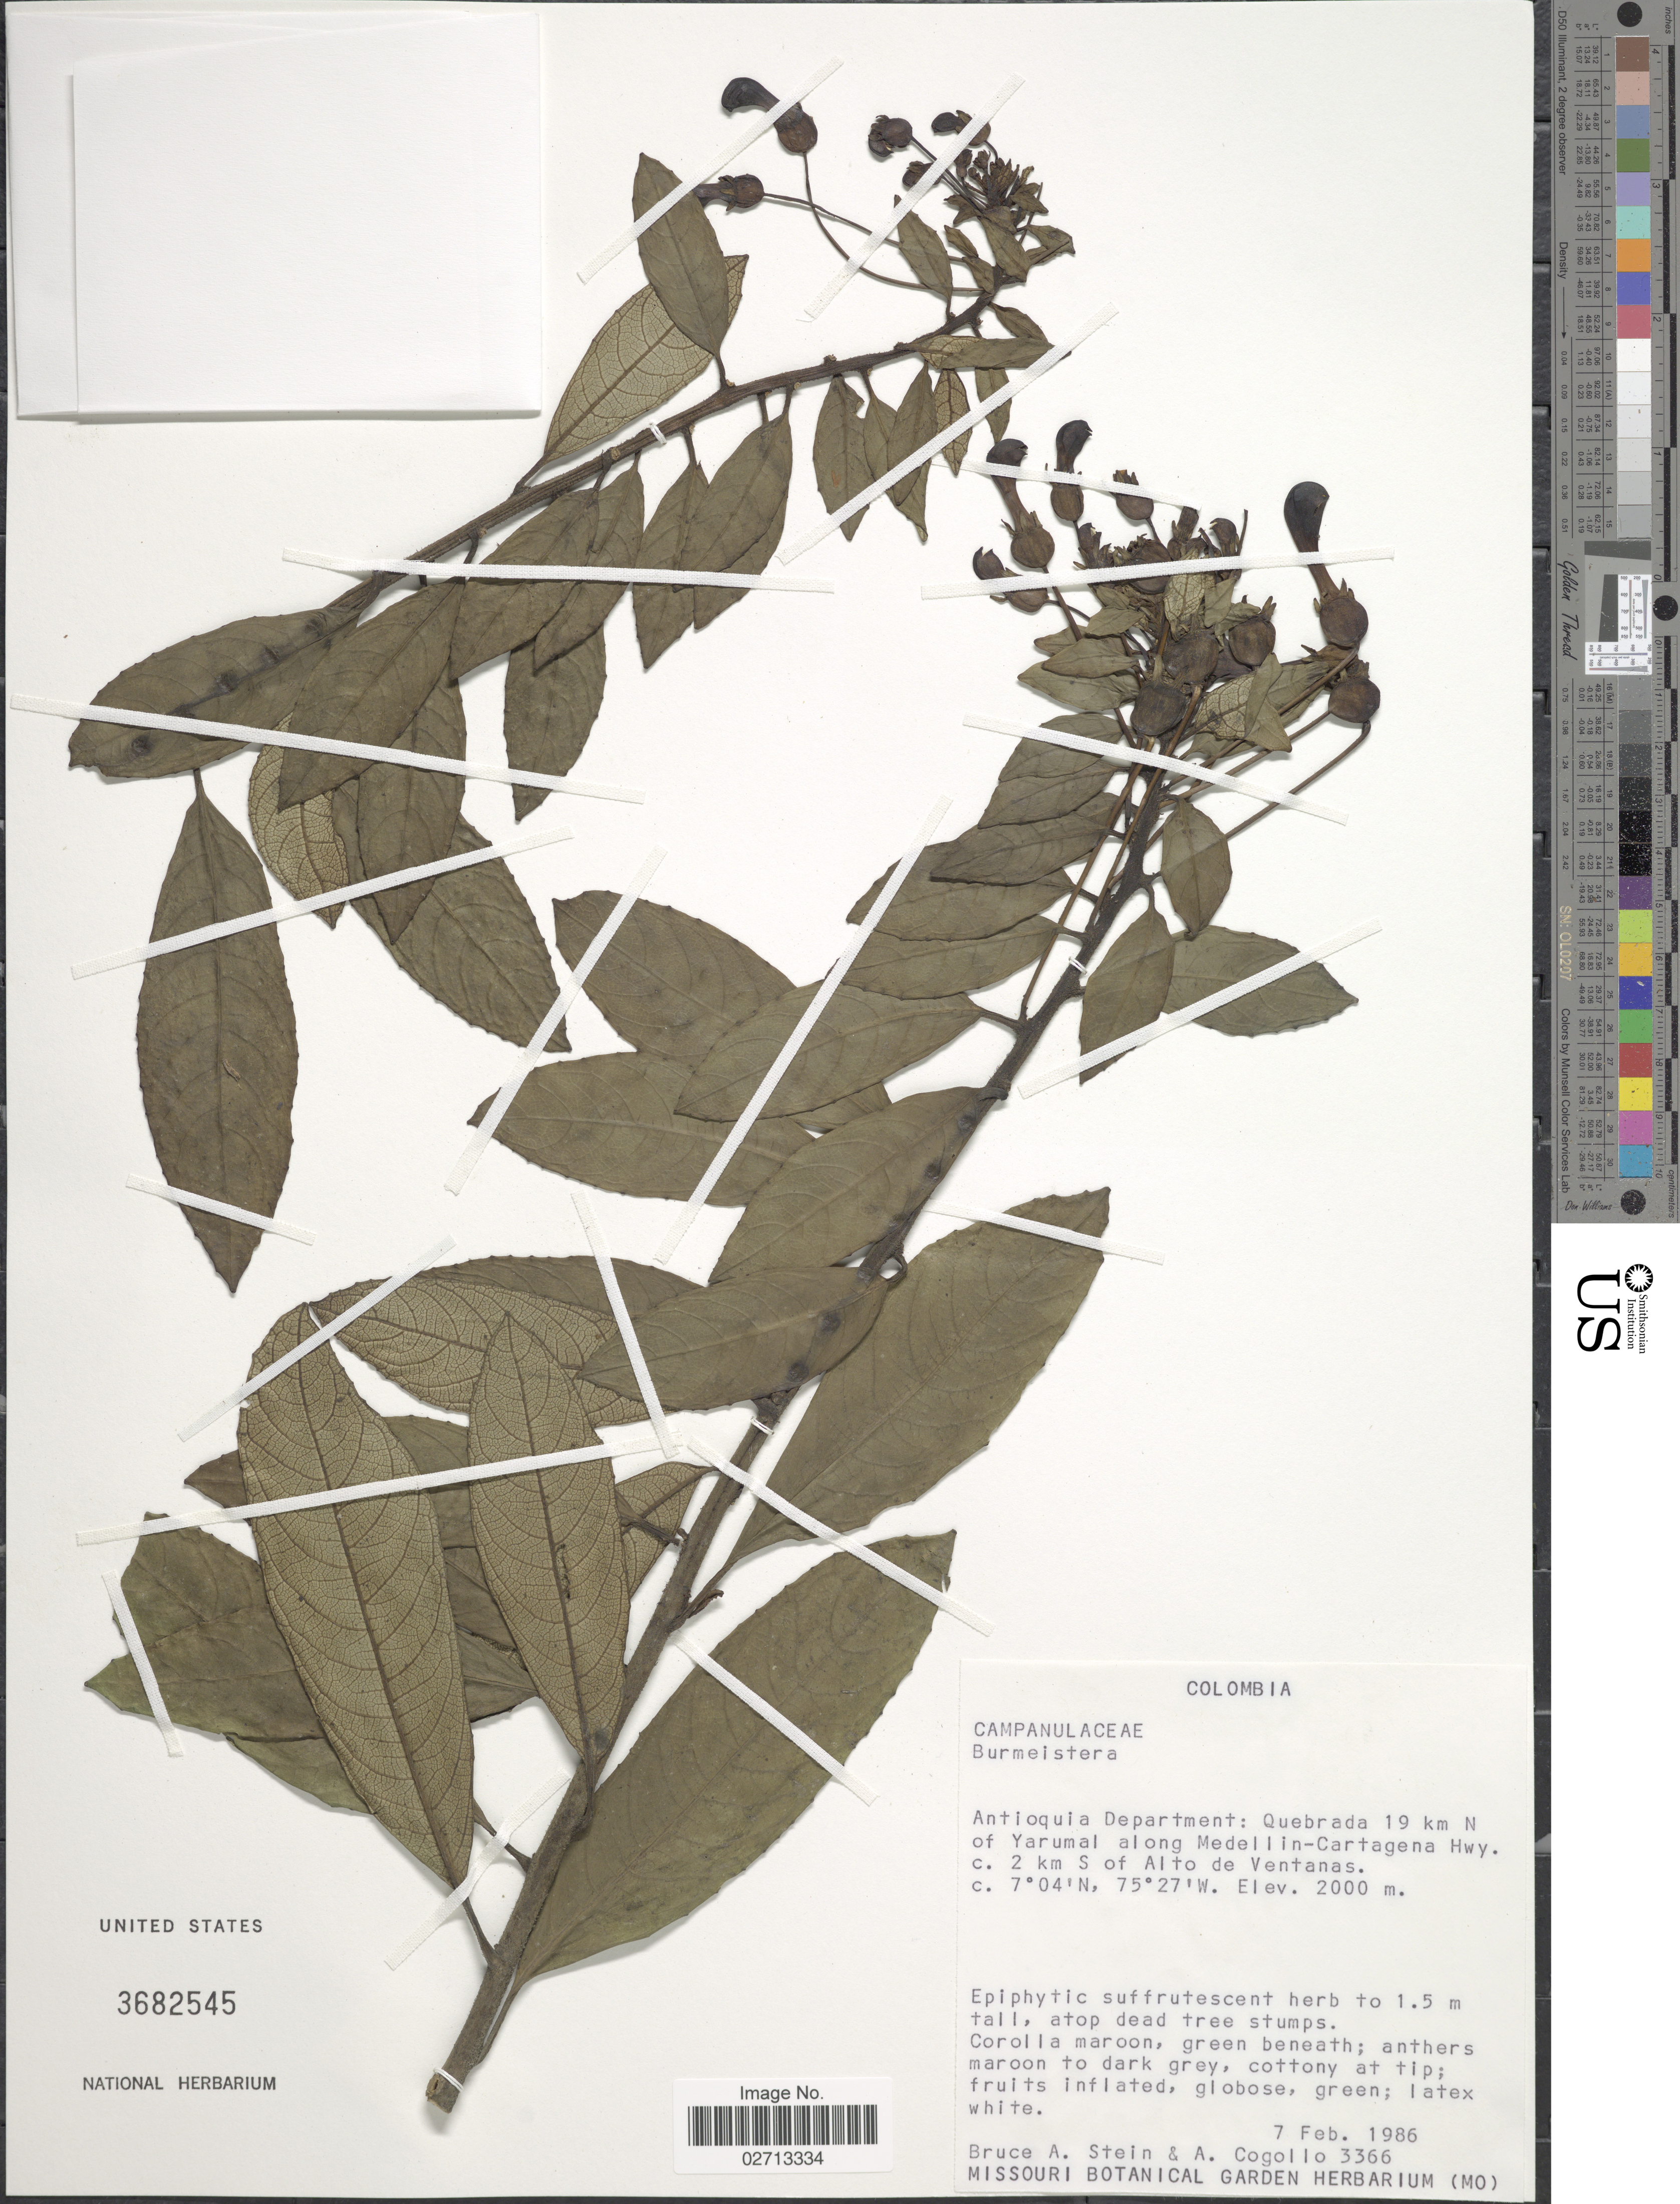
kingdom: Plantae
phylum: Tracheophyta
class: Magnoliopsida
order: Asterales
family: Campanulaceae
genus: Burmeistera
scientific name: Burmeistera sp.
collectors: B. A. Stein & A. Cogollo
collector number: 3366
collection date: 1986-02-07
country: Colombia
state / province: Antioquia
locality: Antioquia Department: Quebrada 19 km N of Yarumal along Medellin-Cartagena Hwy. C. 2 km S of Alto de Ventanas.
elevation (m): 2000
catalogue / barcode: US 3682545